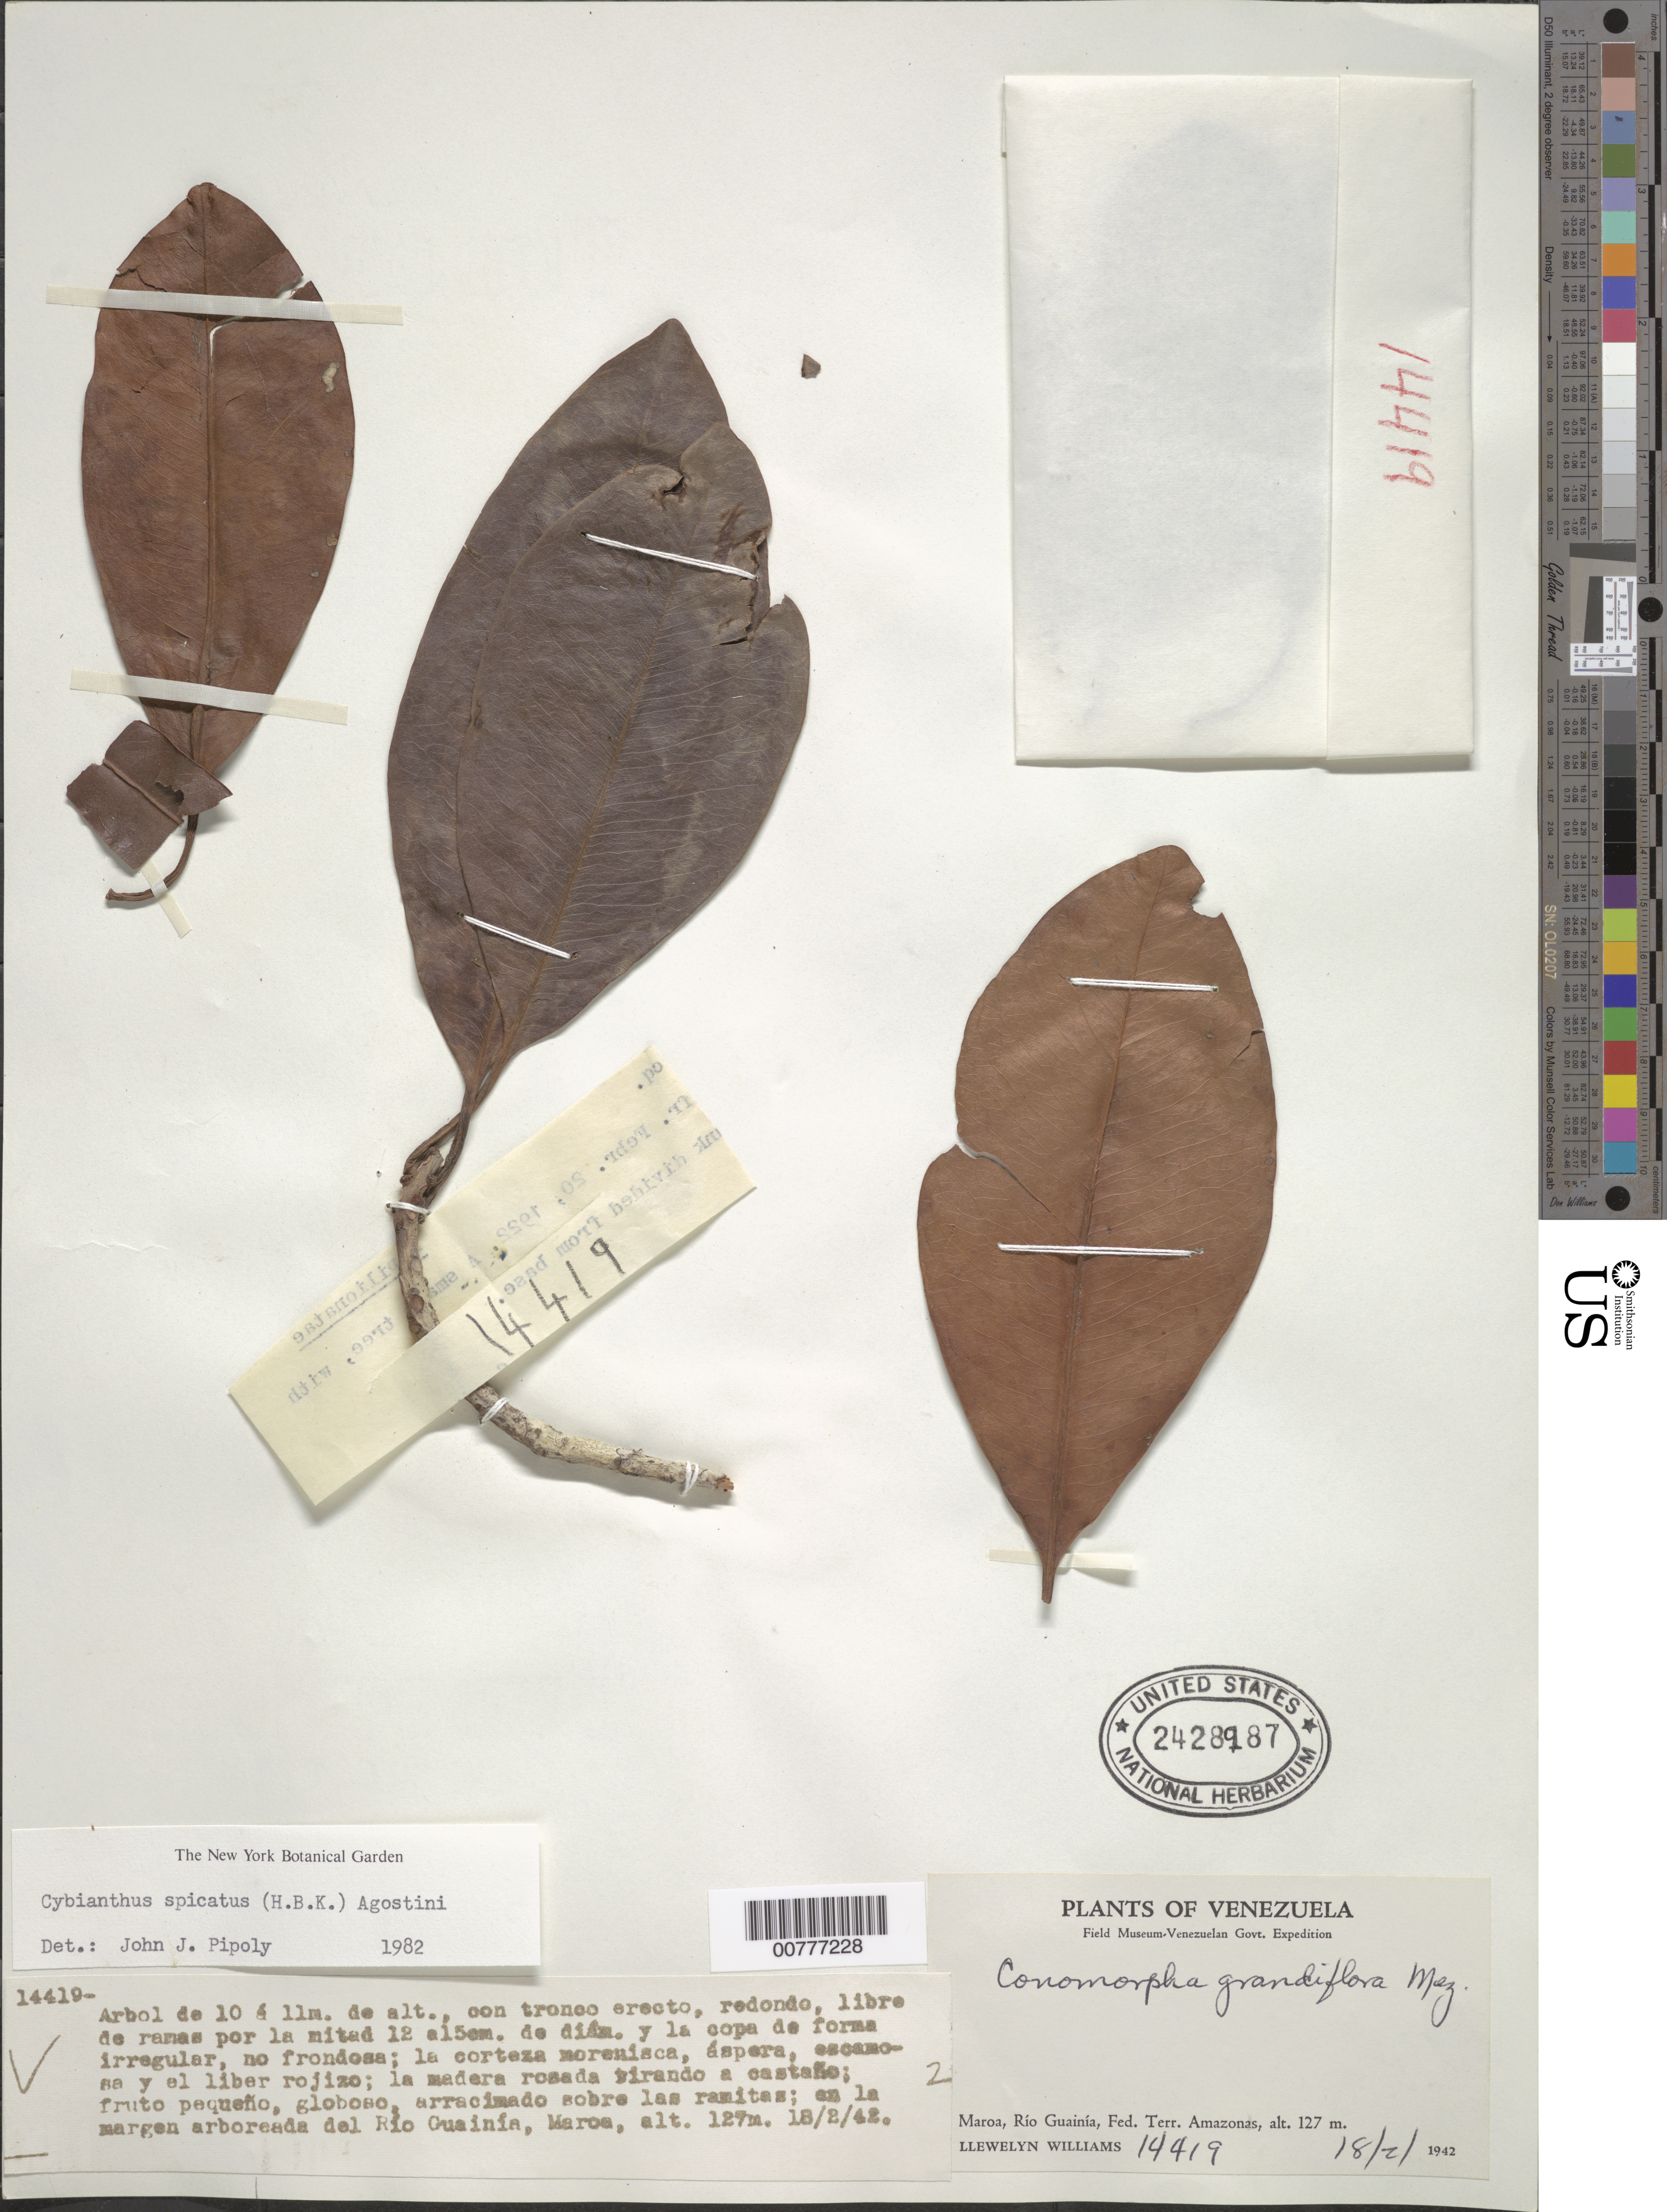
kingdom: Plantae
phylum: Tracheophyta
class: Magnoliopsida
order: Ericales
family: Primulaceae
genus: Cybianthus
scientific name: Cybianthus spicatus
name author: (Kunth) G. Agostini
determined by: Pipoly, J. J., III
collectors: Ll. Williams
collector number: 14419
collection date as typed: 18-Feb-42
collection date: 1942-02-18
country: Venezuela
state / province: Amazonas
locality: Maroa, Río Guainía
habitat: Margen arboreada del río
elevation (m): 127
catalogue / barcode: US 2428987